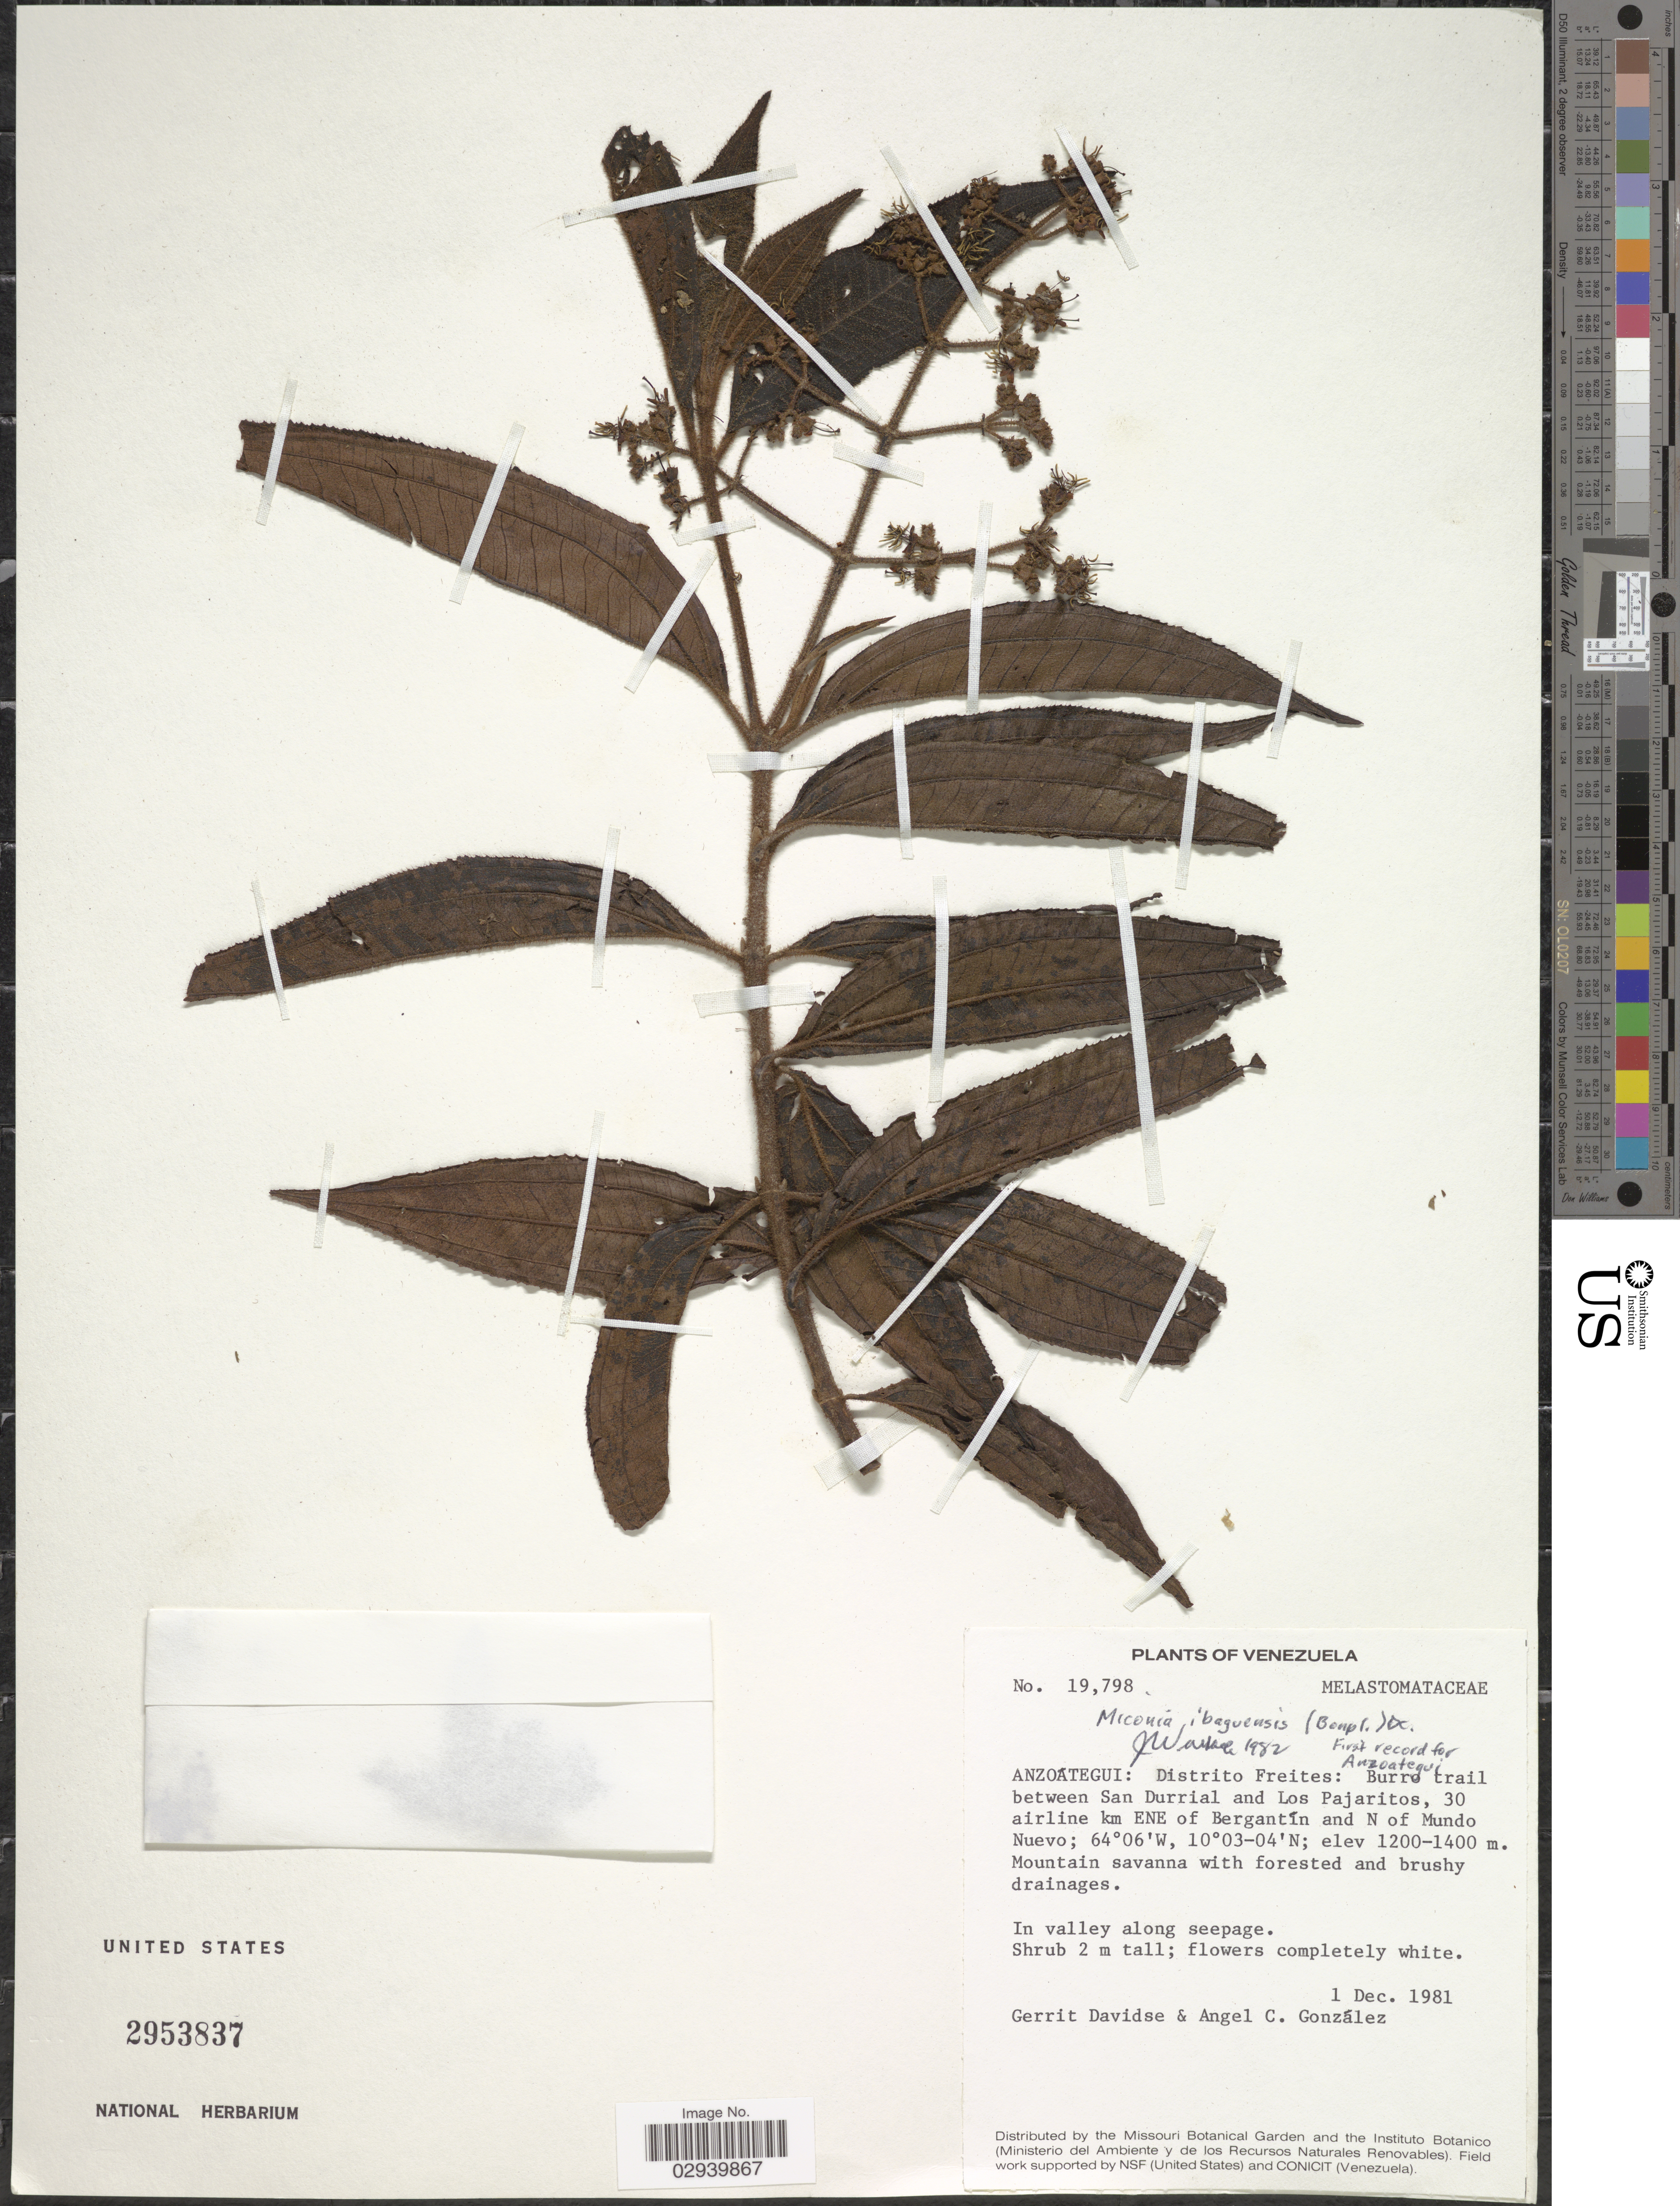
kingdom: Plantae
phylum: Tracheophyta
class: Magnoliopsida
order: Myrtales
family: Melastomataceae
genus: Miconia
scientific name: Miconia ibaguensis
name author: (Bonpl.) Triana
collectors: G. Davidse & A. C. González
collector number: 19798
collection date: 1981-12-01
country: Venezuela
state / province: Anzoategui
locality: Anzoátegui: Distrito Freites: Burro trail between San Durrial and Los Pajaritos, 30 airline km ENE of Bergantín and N of Mundo Nuevo.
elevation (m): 1200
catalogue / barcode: US 2953837